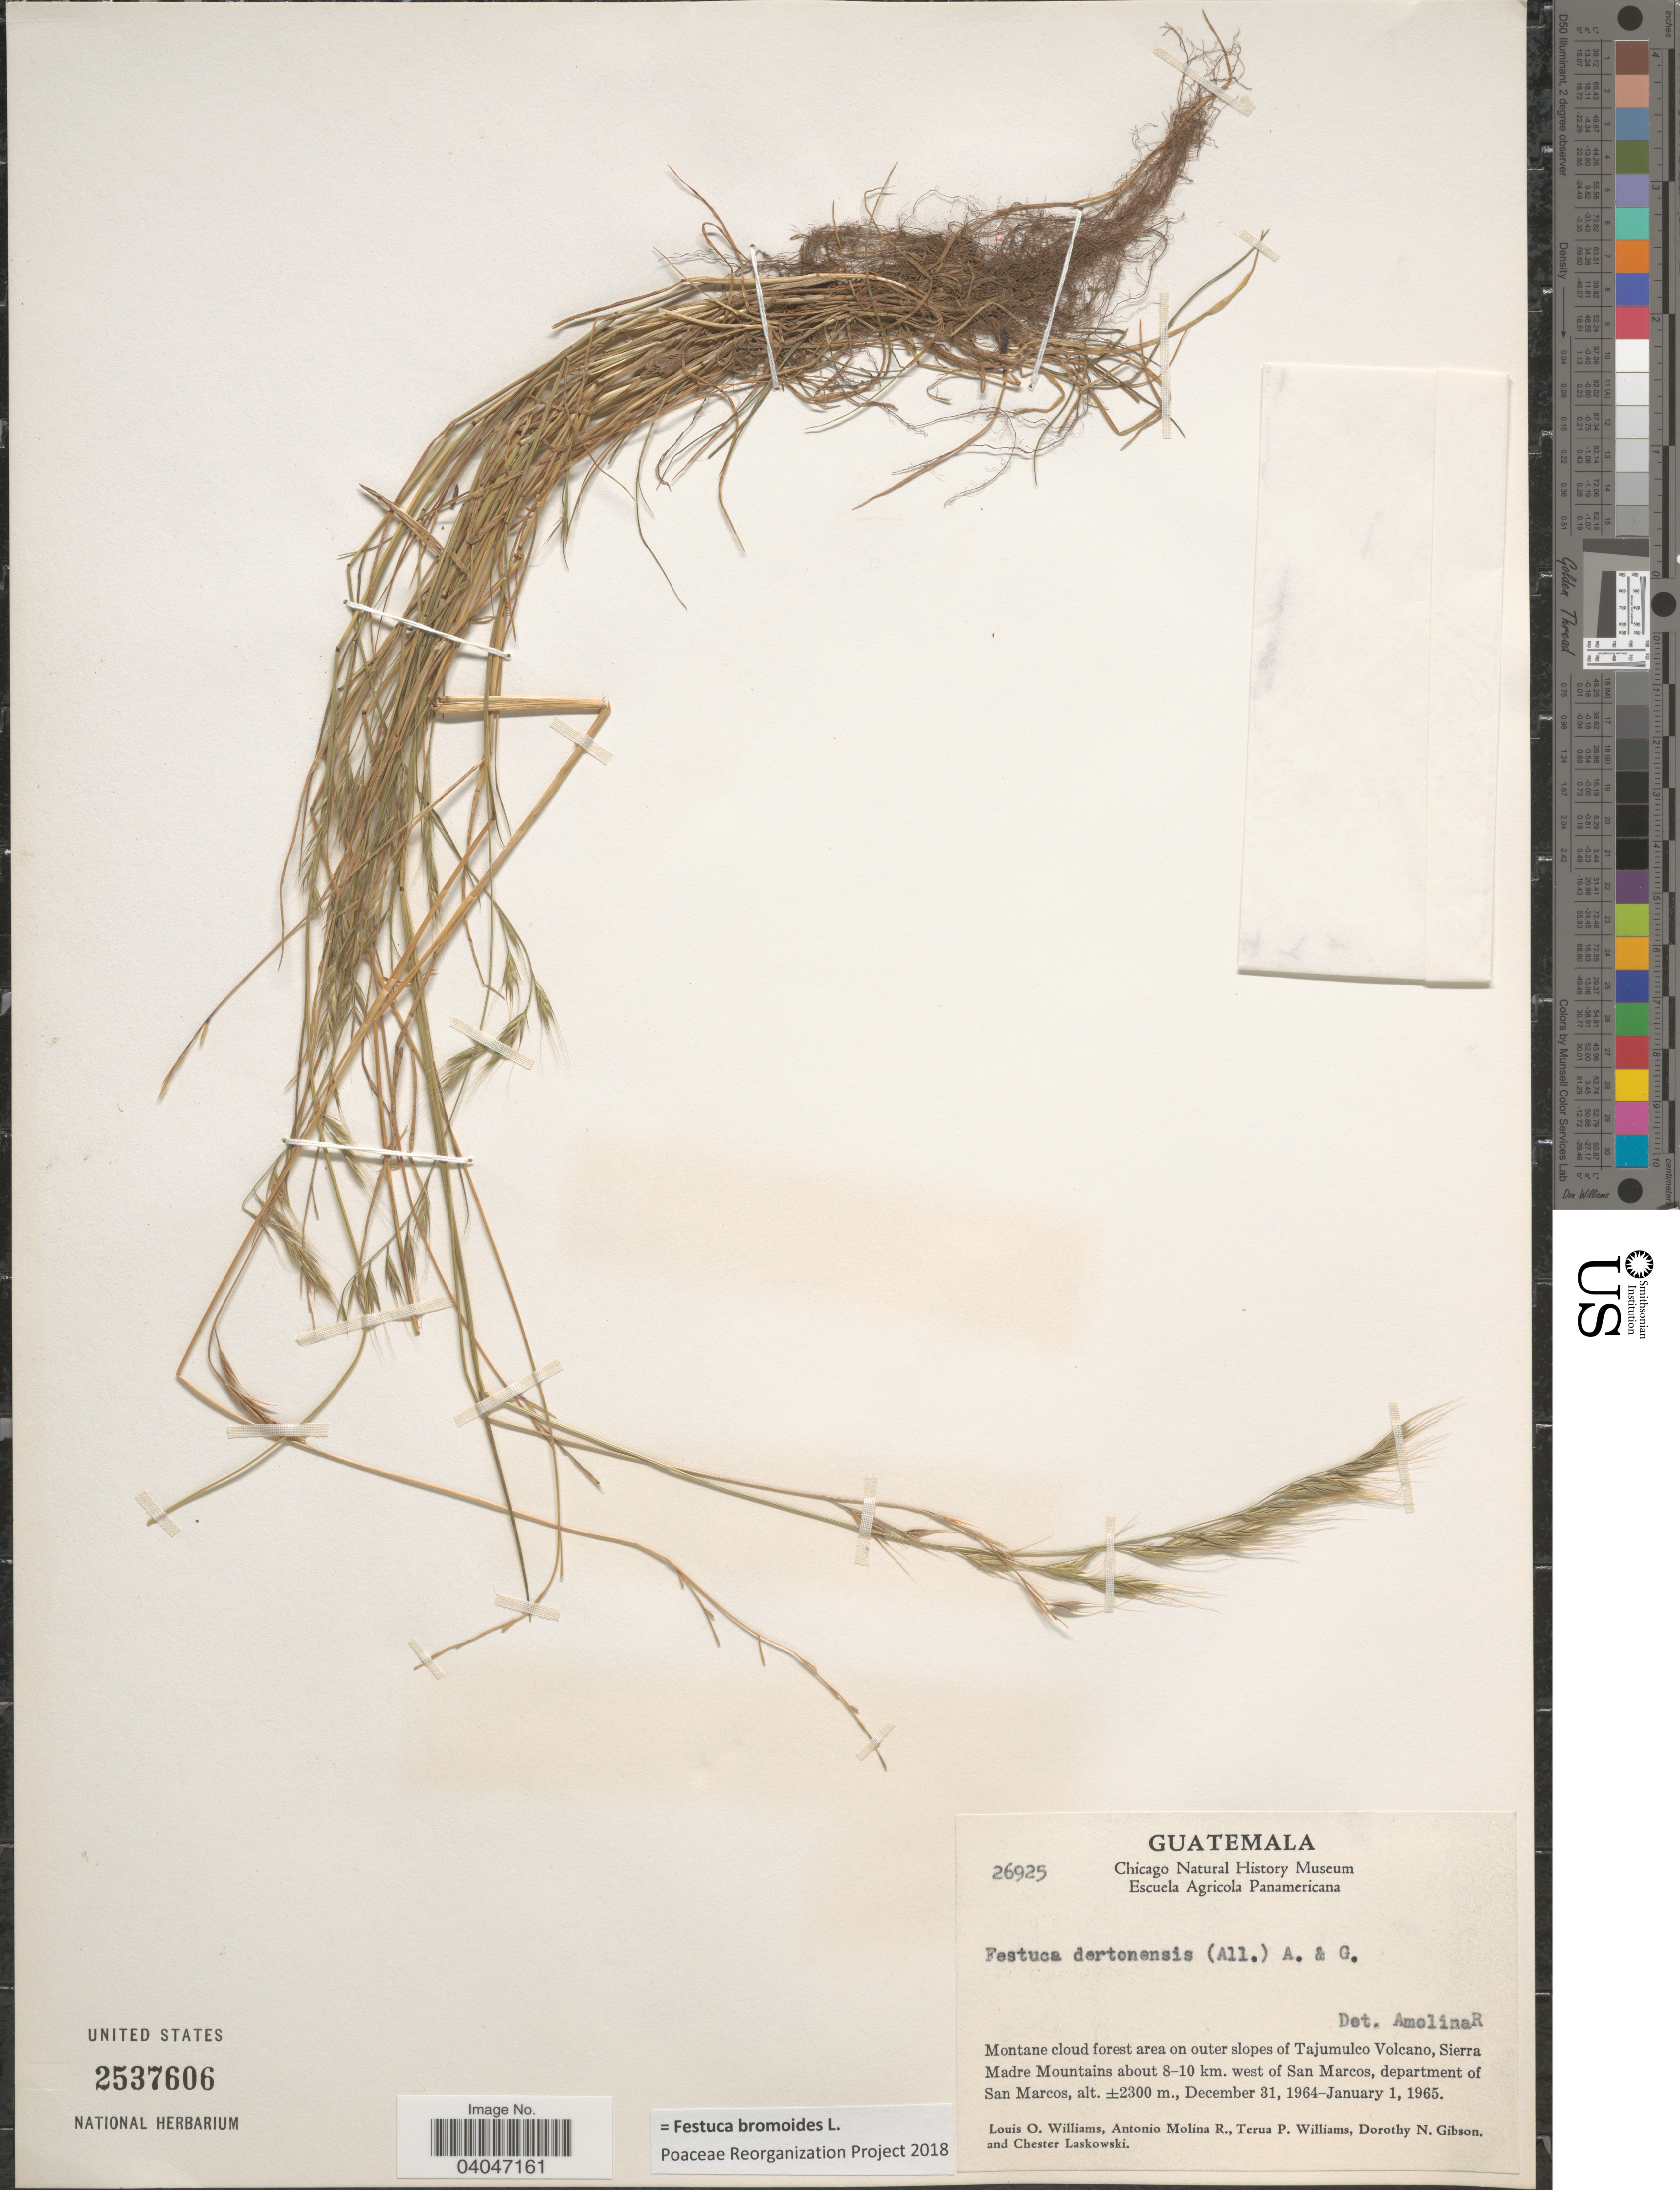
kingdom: Plantae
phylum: Tracheophyta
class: Liliopsida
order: Poales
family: Poaceae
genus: Festuca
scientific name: Festuca bromoides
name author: L.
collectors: L. O. Williams, A. Molina R., T. Williams, D. N. Gibson & C. Laskowski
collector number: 26925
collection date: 1964-12-31/1965-01-01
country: Guatemala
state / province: San Marcos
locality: Montane cloud forest area on outer slopes of Tajumulco Volcano, Sierra Madre Mountains about 8-10 km. west of San Marcos, department of San Marcos.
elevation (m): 2300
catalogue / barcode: US 2537606